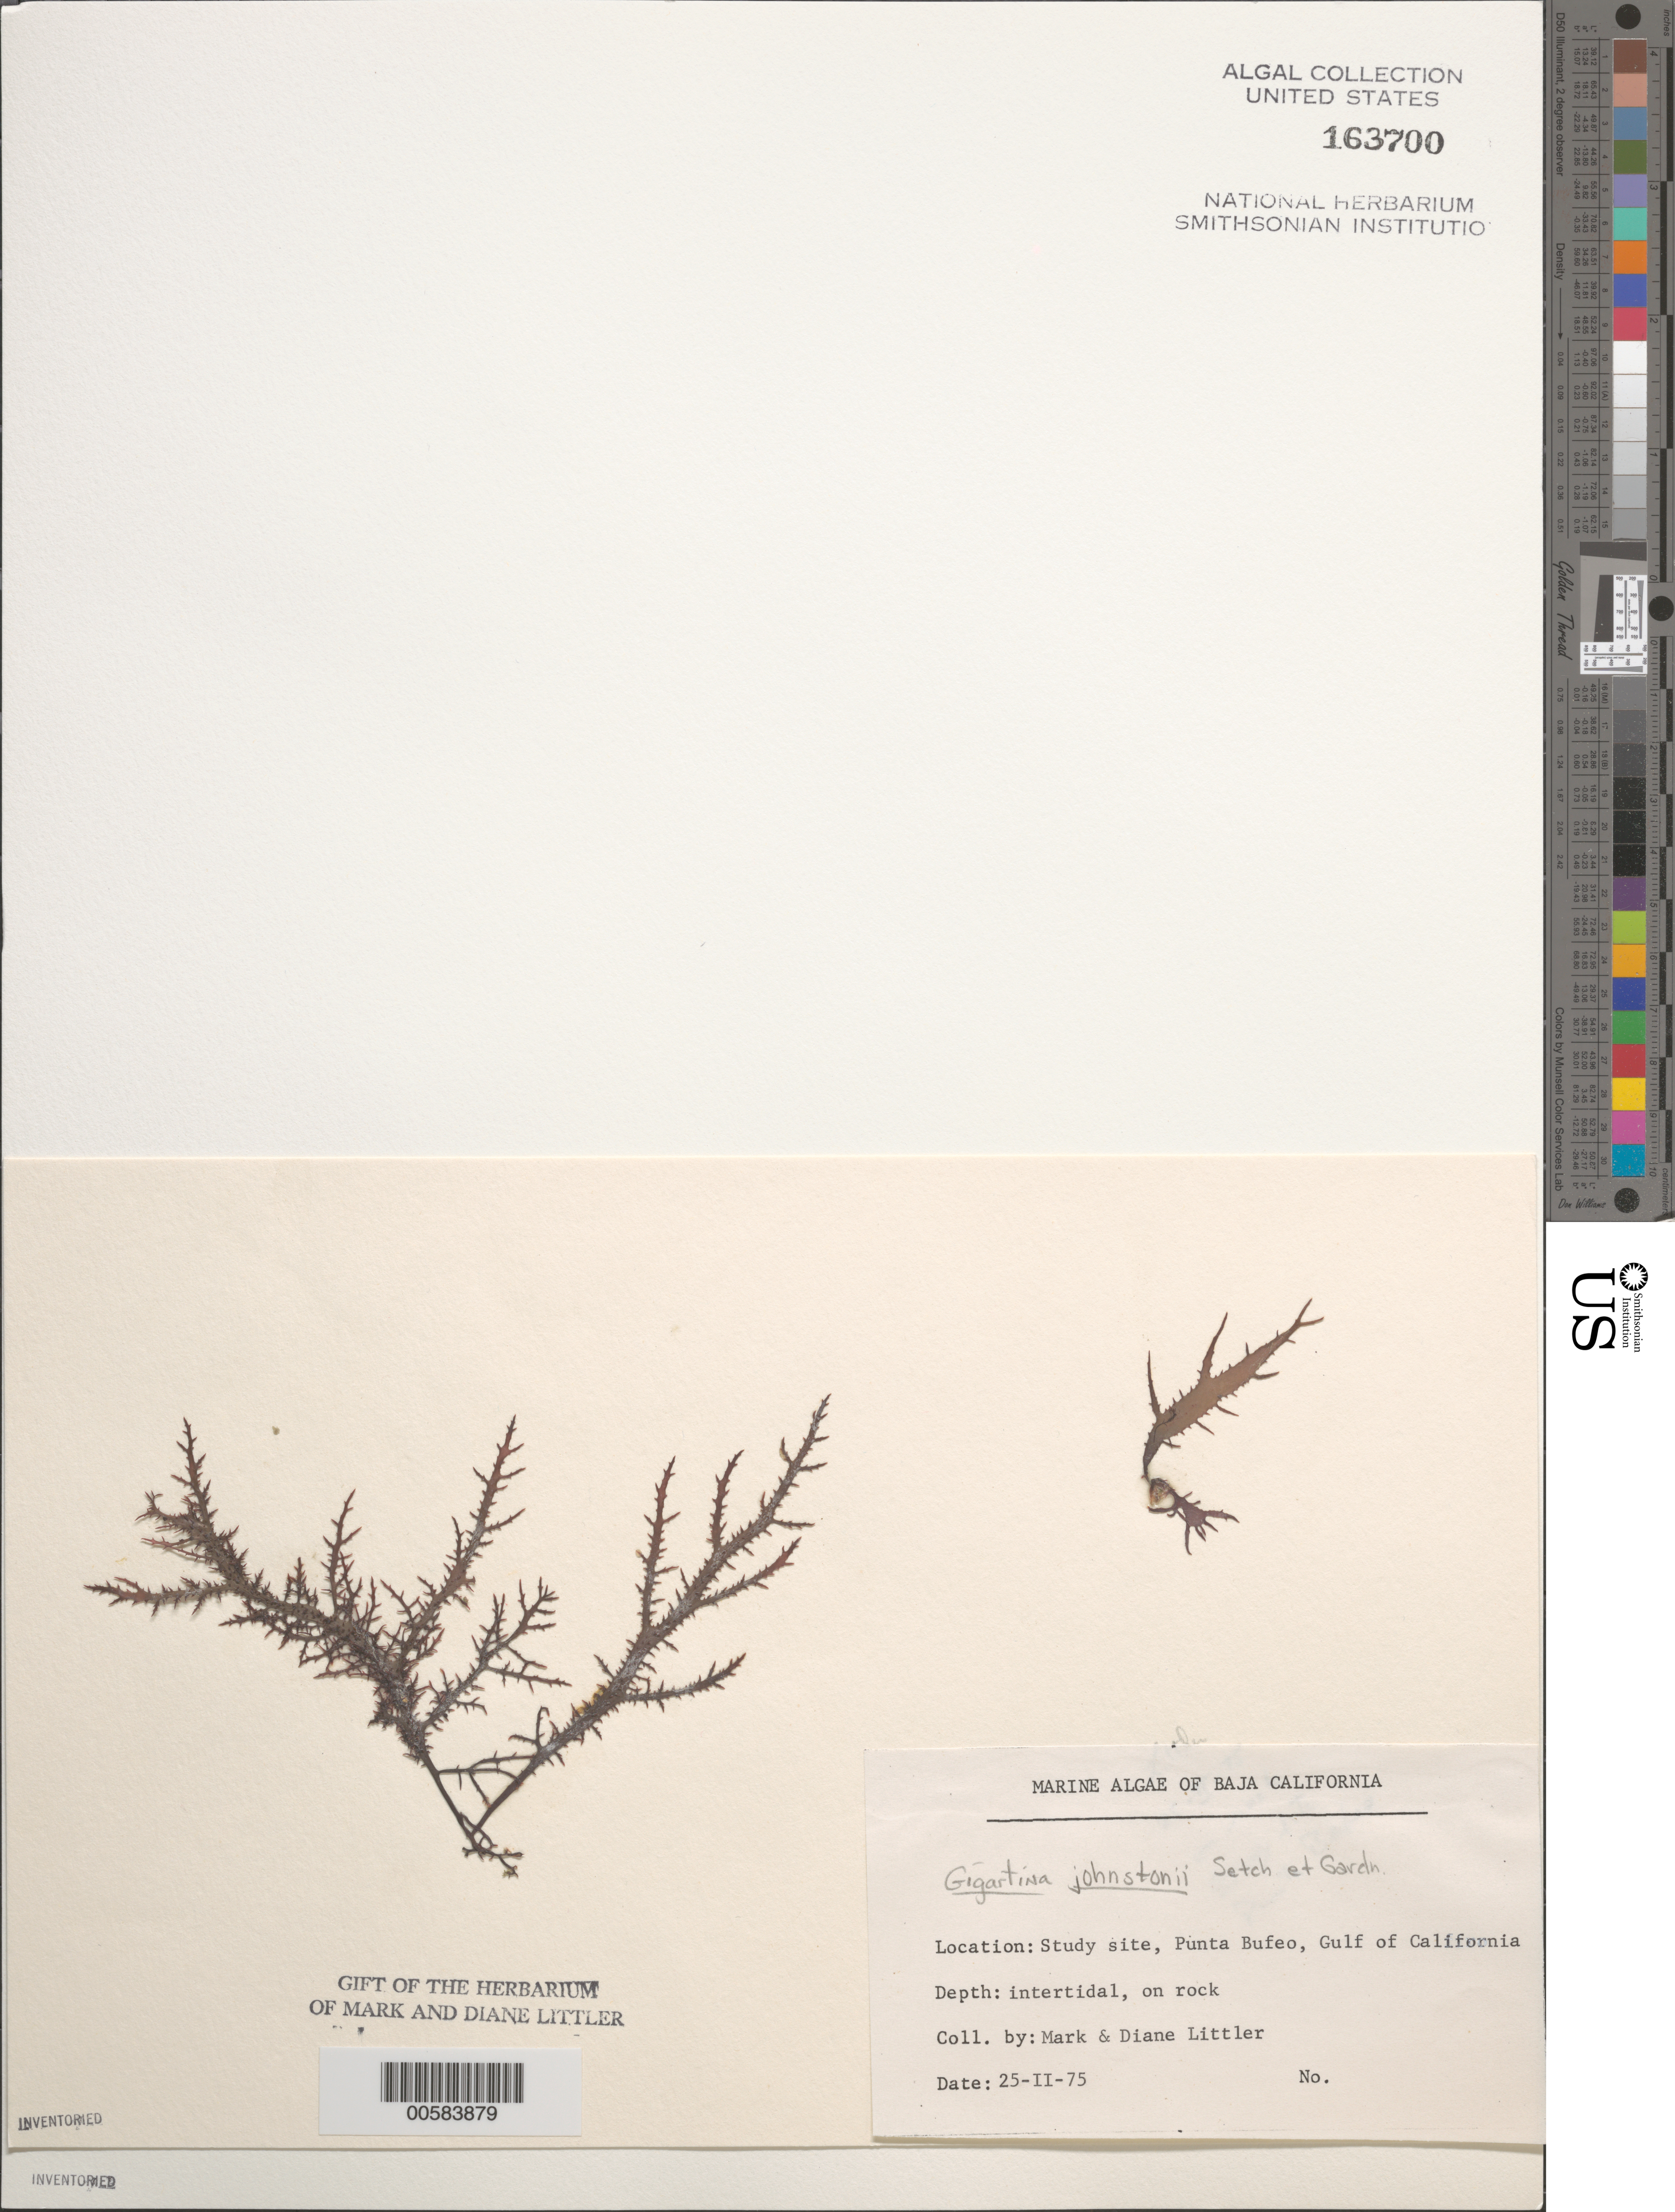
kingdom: Plantae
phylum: Rhodophyta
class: Florideophyceae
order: Gigartinales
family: Gigartinaceae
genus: Chondracanthus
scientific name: Chondracanthus squarrulosus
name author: (Setch. & N.L. Gardner) J.R. Hughey et al.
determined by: Algae name updating Project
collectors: M. M. Littler & D. S. Littler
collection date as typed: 25 Feb 1975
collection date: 1975-02-25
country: Mexico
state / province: Baja California Norte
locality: Punta Bufeo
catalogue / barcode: US 163700